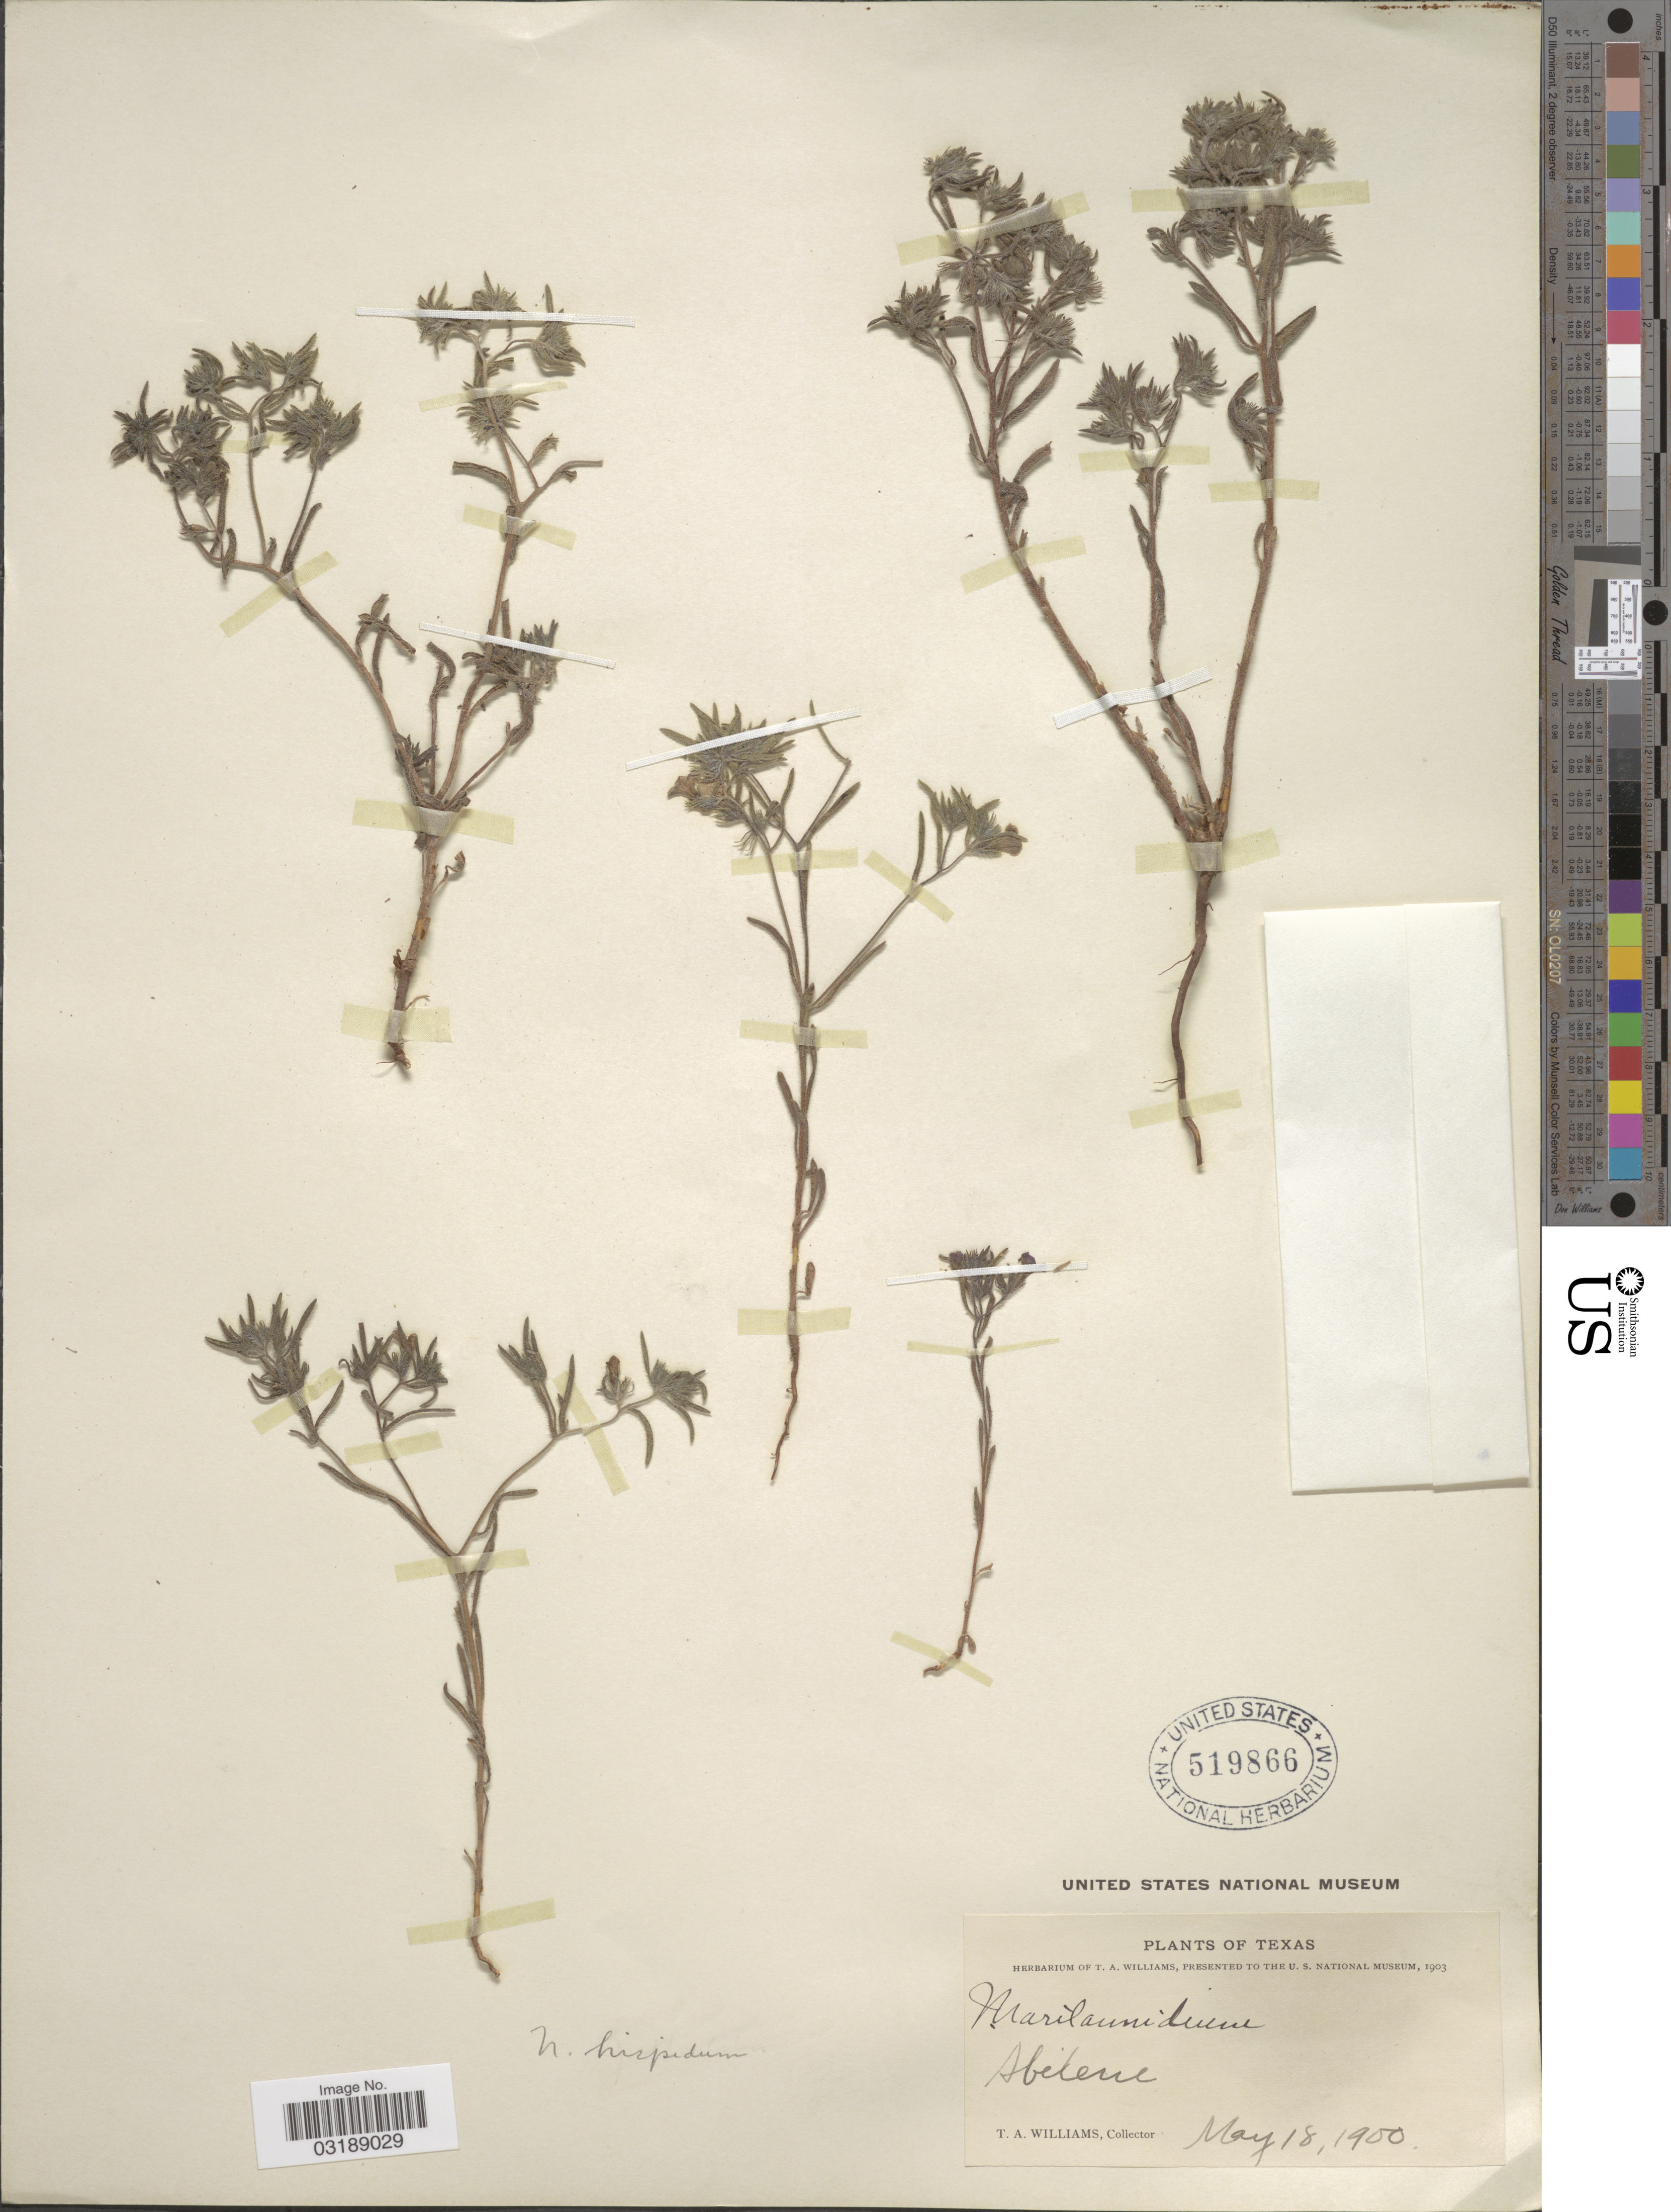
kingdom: Plantae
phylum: Tracheophyta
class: Magnoliopsida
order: Boraginales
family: Namaceae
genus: Nama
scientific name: Nama hispida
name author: A. Gray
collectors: T. Williams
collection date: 1900-05-18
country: United States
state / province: Texas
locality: Abilene.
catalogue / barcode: US 519866